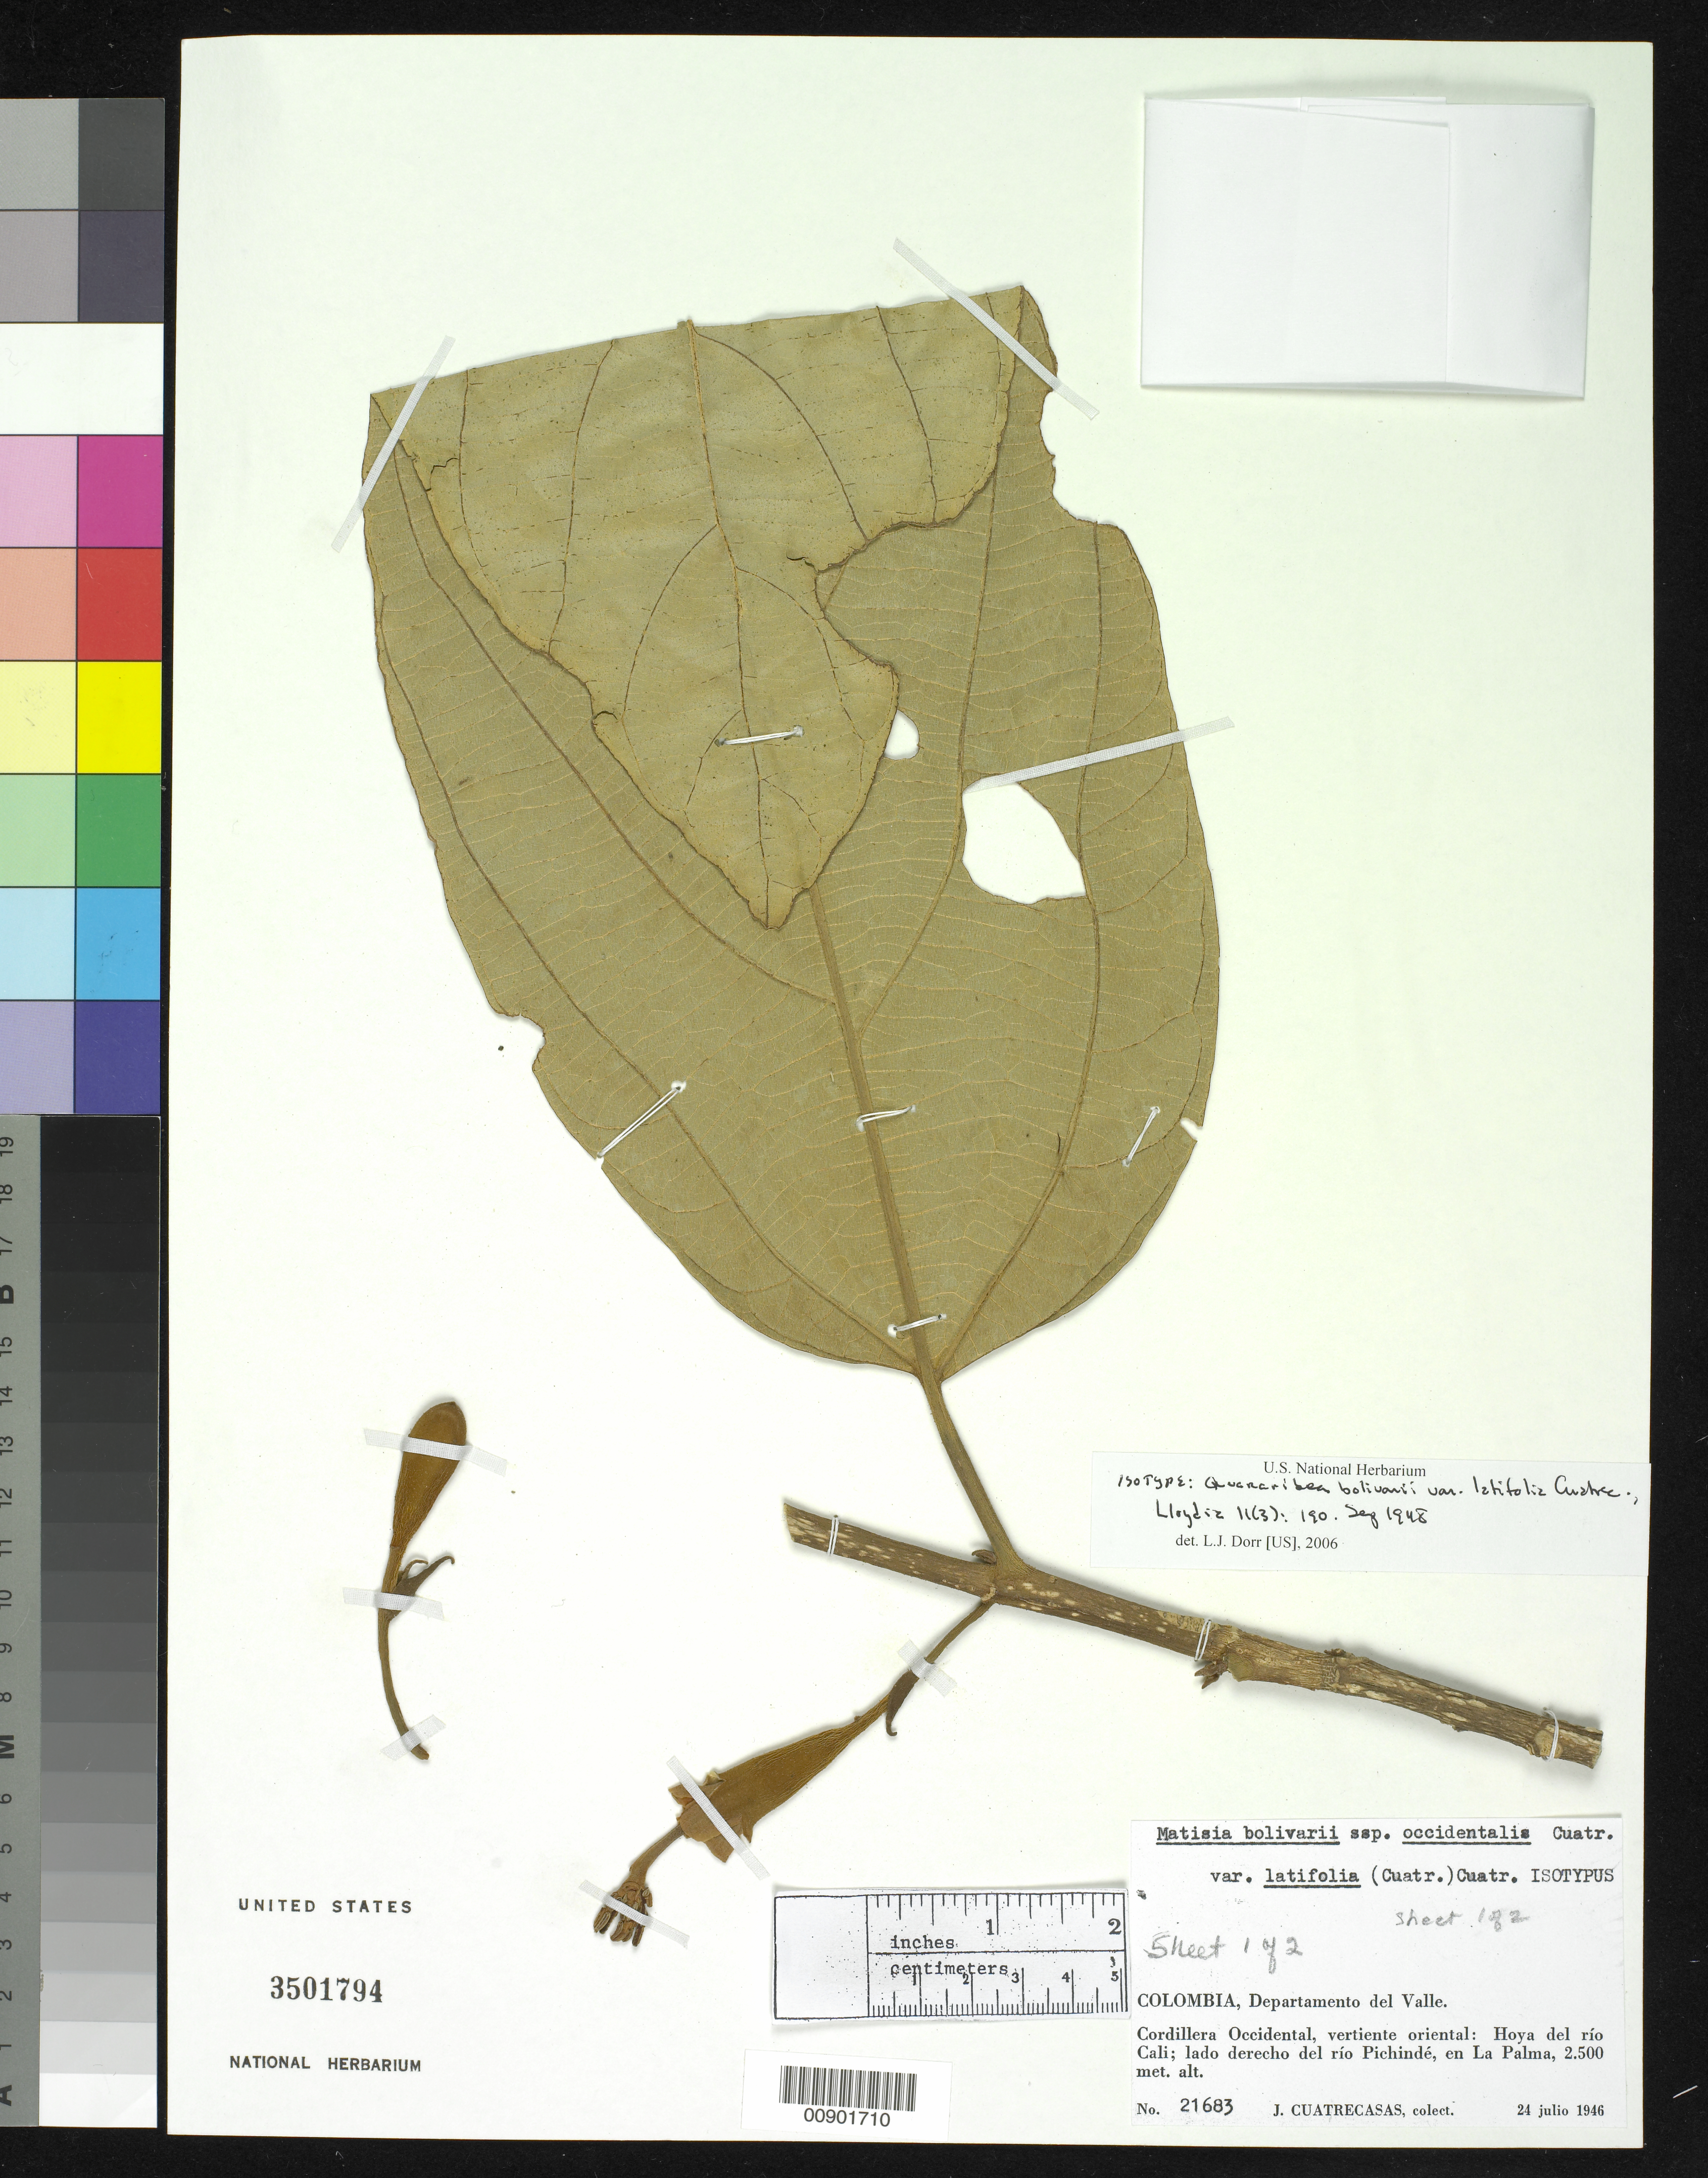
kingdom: Plantae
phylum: Tracheophyta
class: Magnoliopsida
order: Malvales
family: Malvaceae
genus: Quararibea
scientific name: Quararibea bolivarii subsp. occidentalis var. latifolia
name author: Cuatrec.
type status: Isotype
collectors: J. Cuatrecasas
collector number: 21683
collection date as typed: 24 Jul 1946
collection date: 1946-07-24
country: Colombia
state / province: Valle del Cauca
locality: Cordillera Occidental, vertiente oriental: Hoya del río Cali; lado derecho del río Pichindé: La Palma.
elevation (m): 2500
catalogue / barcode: US 3501794